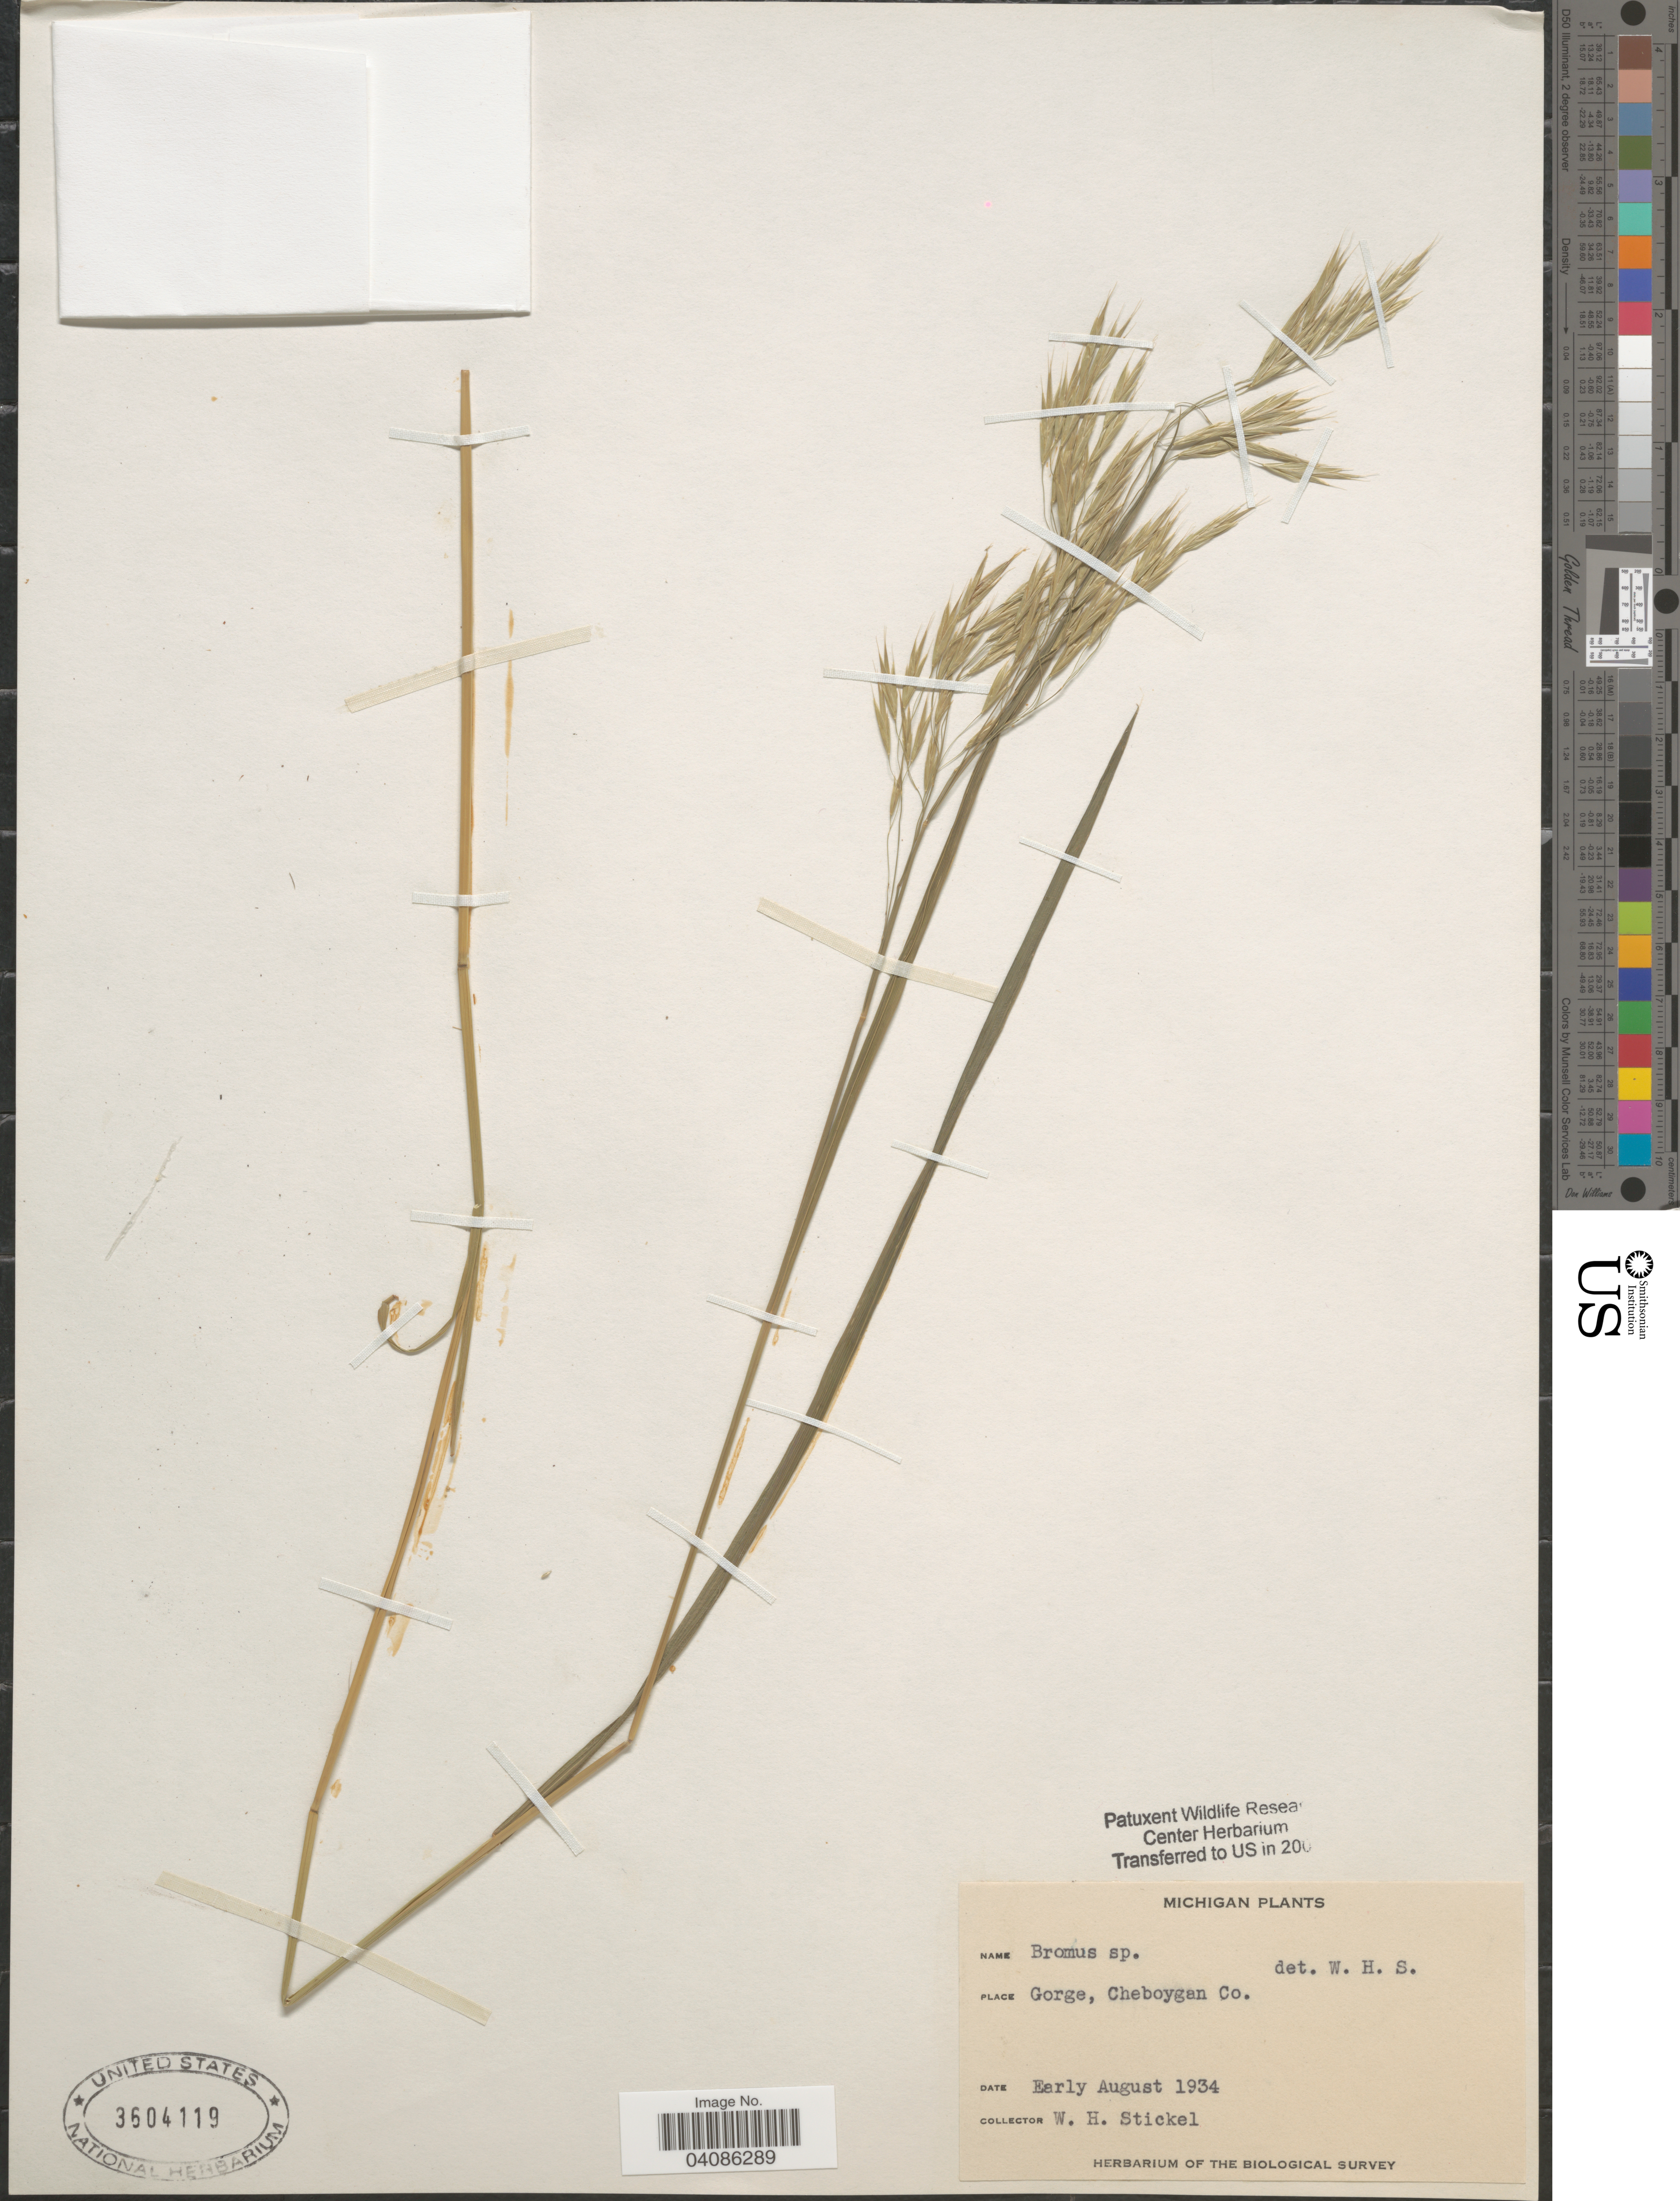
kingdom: Plantae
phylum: Tracheophyta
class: Liliopsida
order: Poales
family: Poaceae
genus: Bromus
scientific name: Bromus sp.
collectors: W. Stickel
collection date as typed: Early August 1934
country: United States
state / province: Michigan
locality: Gorge, Cheboygan Co. Herbarium of the Biological Survey.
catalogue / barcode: US 3604119